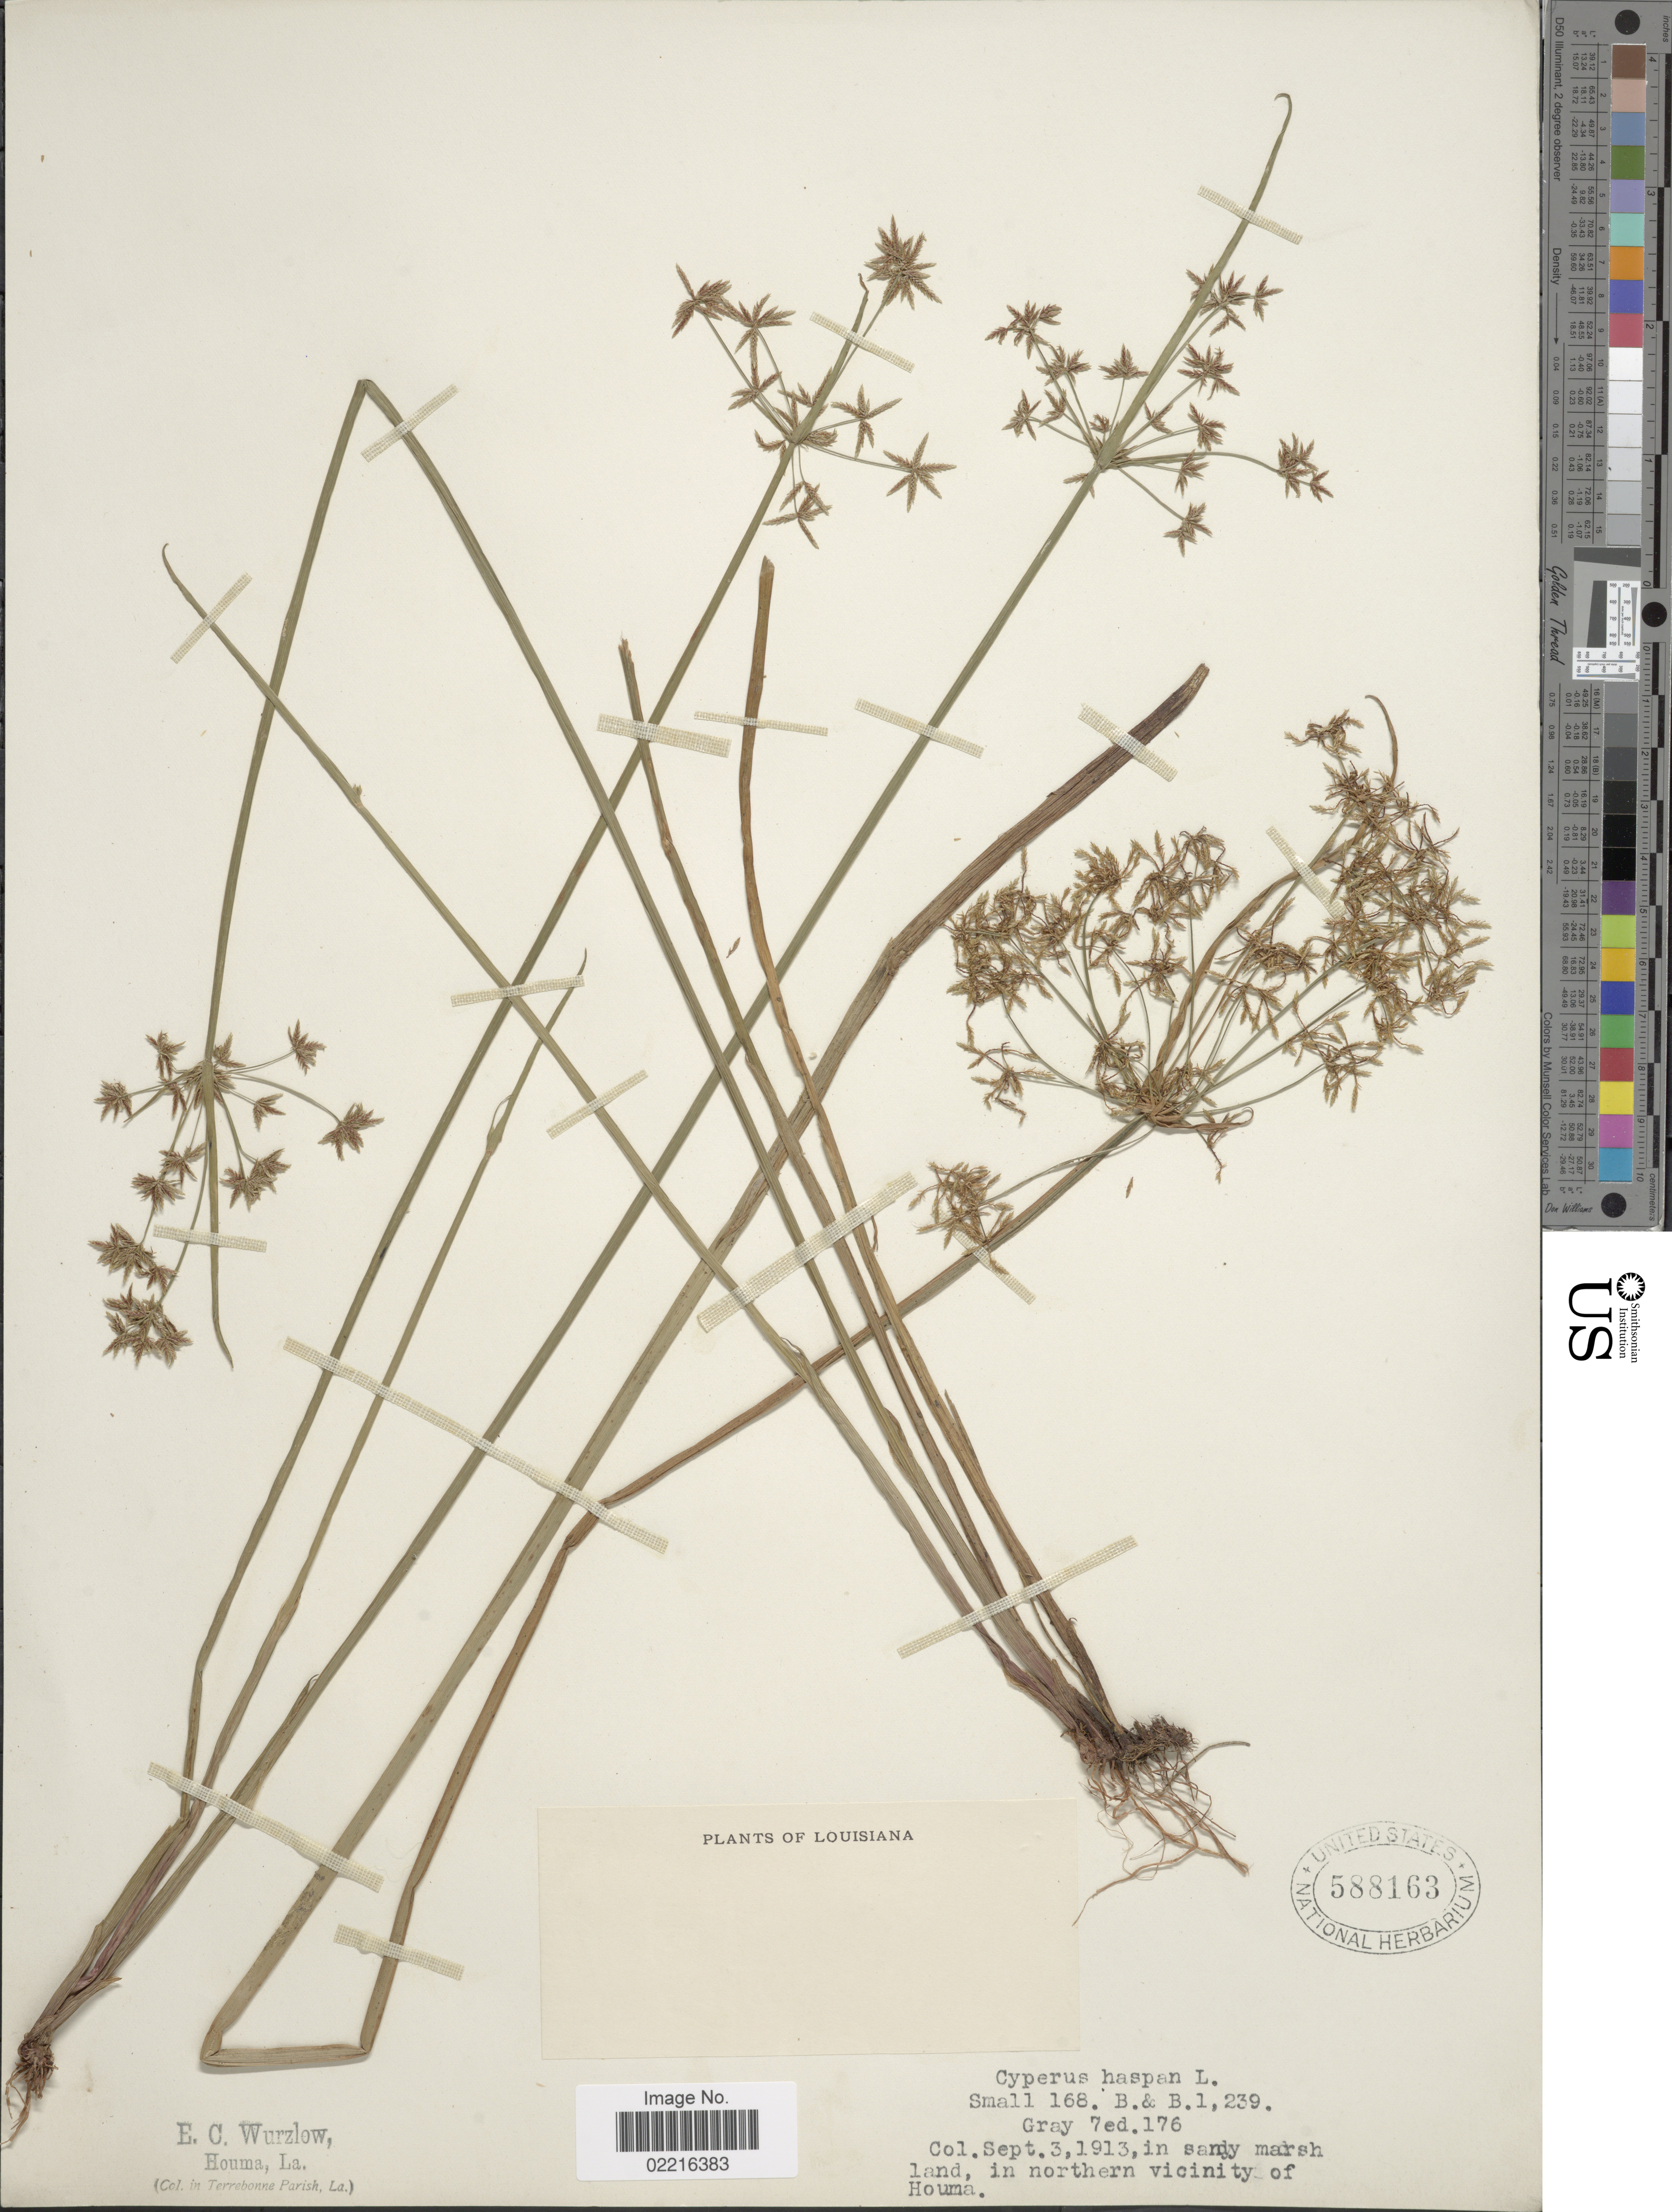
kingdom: Plantae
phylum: Tracheophyta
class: Liliopsida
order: Poales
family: Cyperaceae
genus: Cyperus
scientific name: Cyperus haspan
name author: L.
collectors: E. Wurzlow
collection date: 1913-09-03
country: United States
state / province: Louisiana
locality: Vicinity of Houma, Terrebonne Parish, La.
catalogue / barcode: US 588163